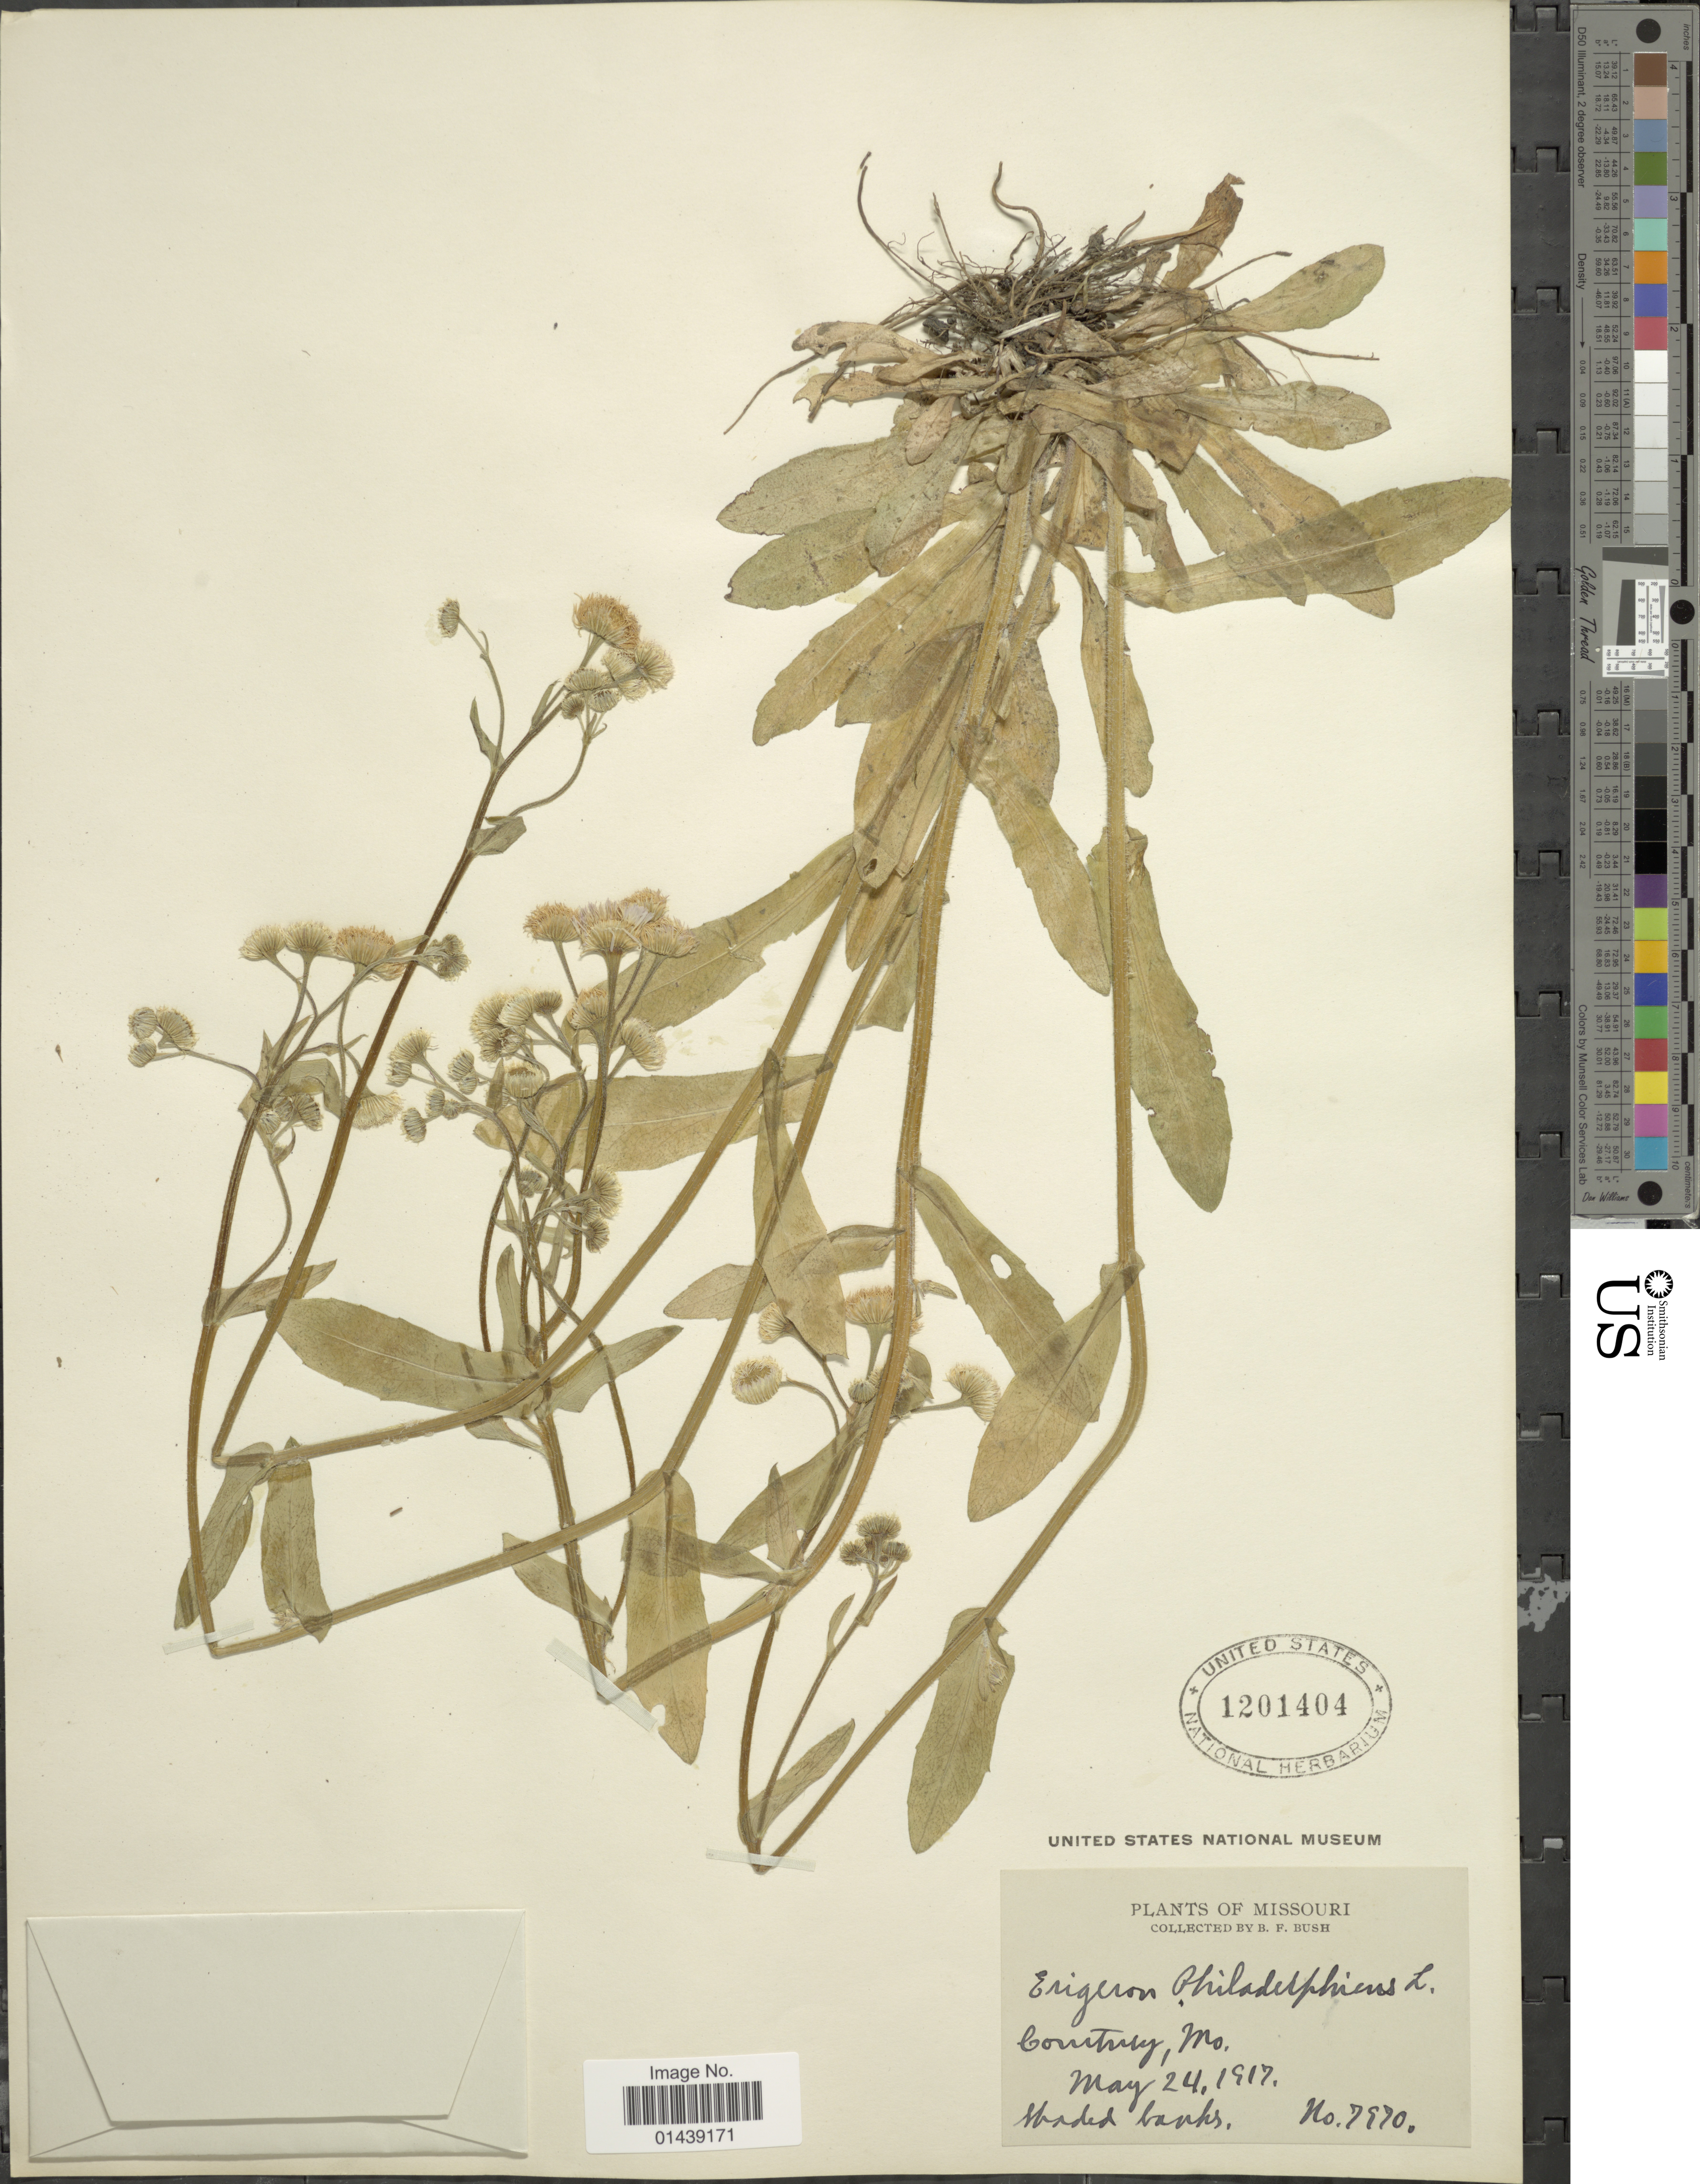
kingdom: Plantae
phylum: Tracheophyta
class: Magnoliopsida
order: Asterales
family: Asteraceae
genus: Erigeron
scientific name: Erigeron philadelphicus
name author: L.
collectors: B. F. Bush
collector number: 7970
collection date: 1917-05-24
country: United States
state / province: Missouri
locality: Courtney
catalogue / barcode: US 1201404